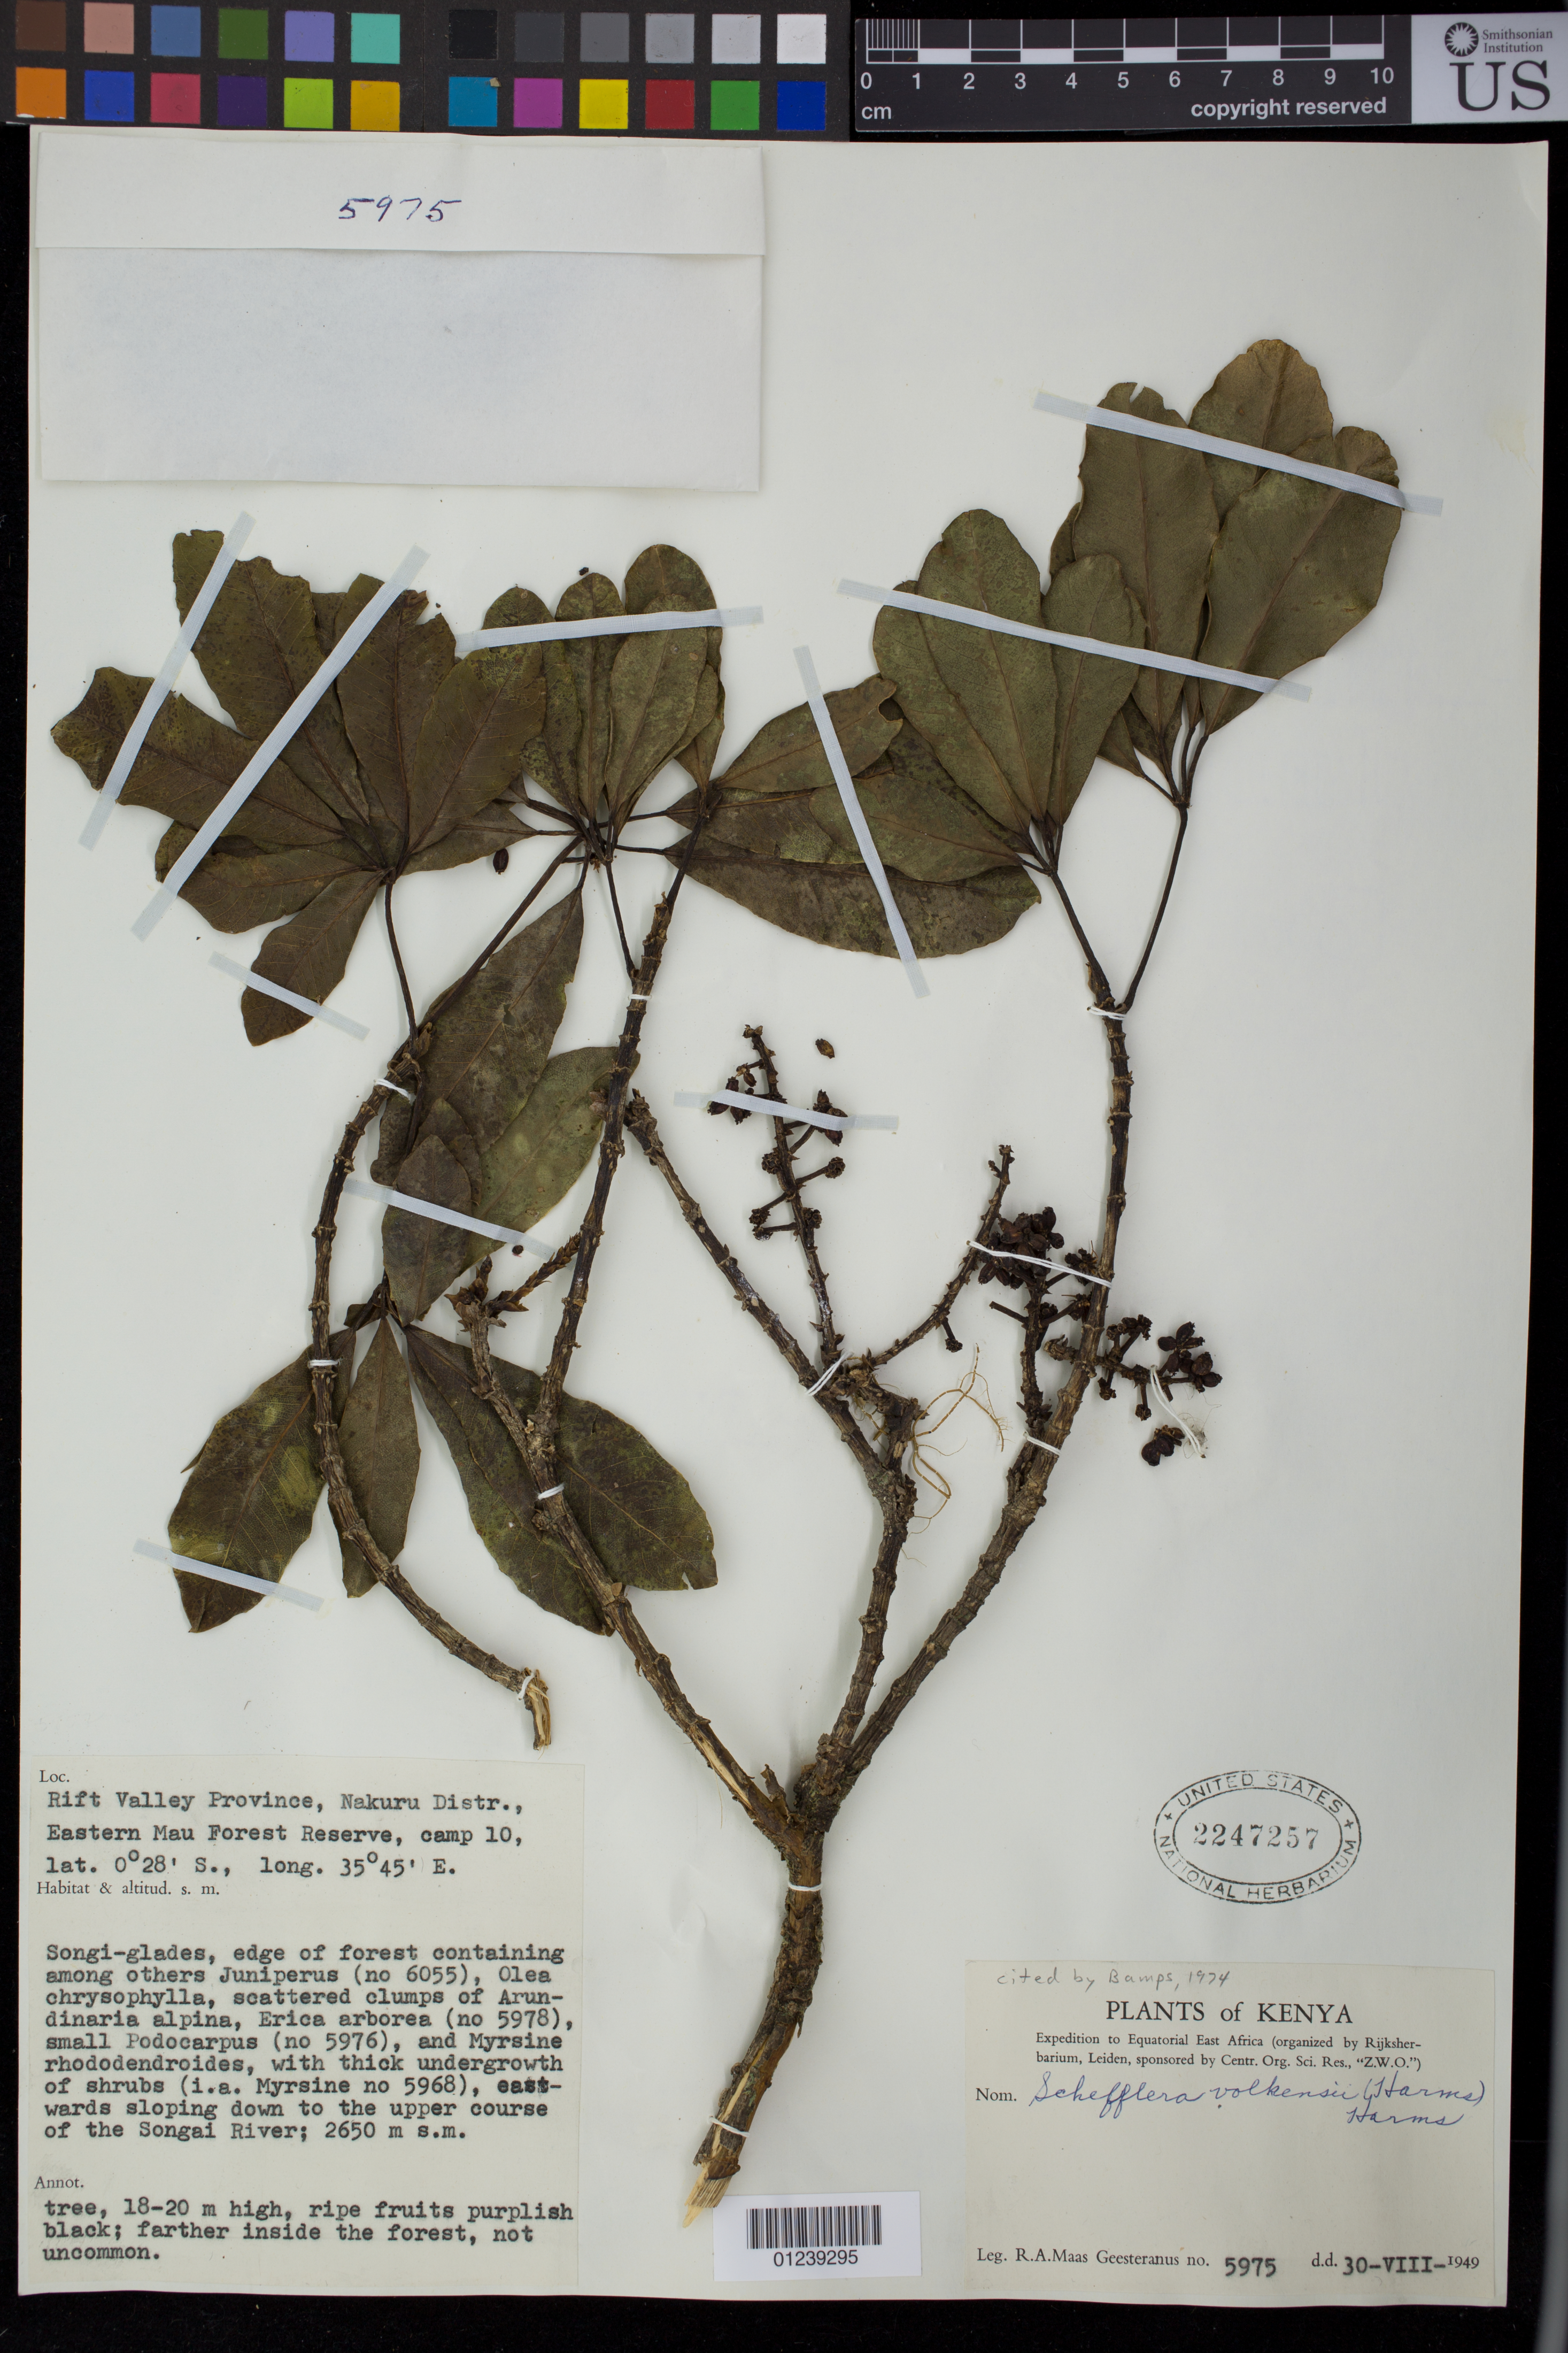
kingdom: Plantae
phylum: Tracheophyta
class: Magnoliopsida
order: Apiales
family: Araliaceae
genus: Schefflera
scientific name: Schefflera volkensii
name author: (Harms) Harms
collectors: R. A. Maas Geesteranus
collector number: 5975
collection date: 1949-08-30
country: Kenya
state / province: Nakuru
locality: Rift Valley Province, Nakuru Distr., Eastern Mau Forest Reserve, camp 10.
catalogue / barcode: US 2247257